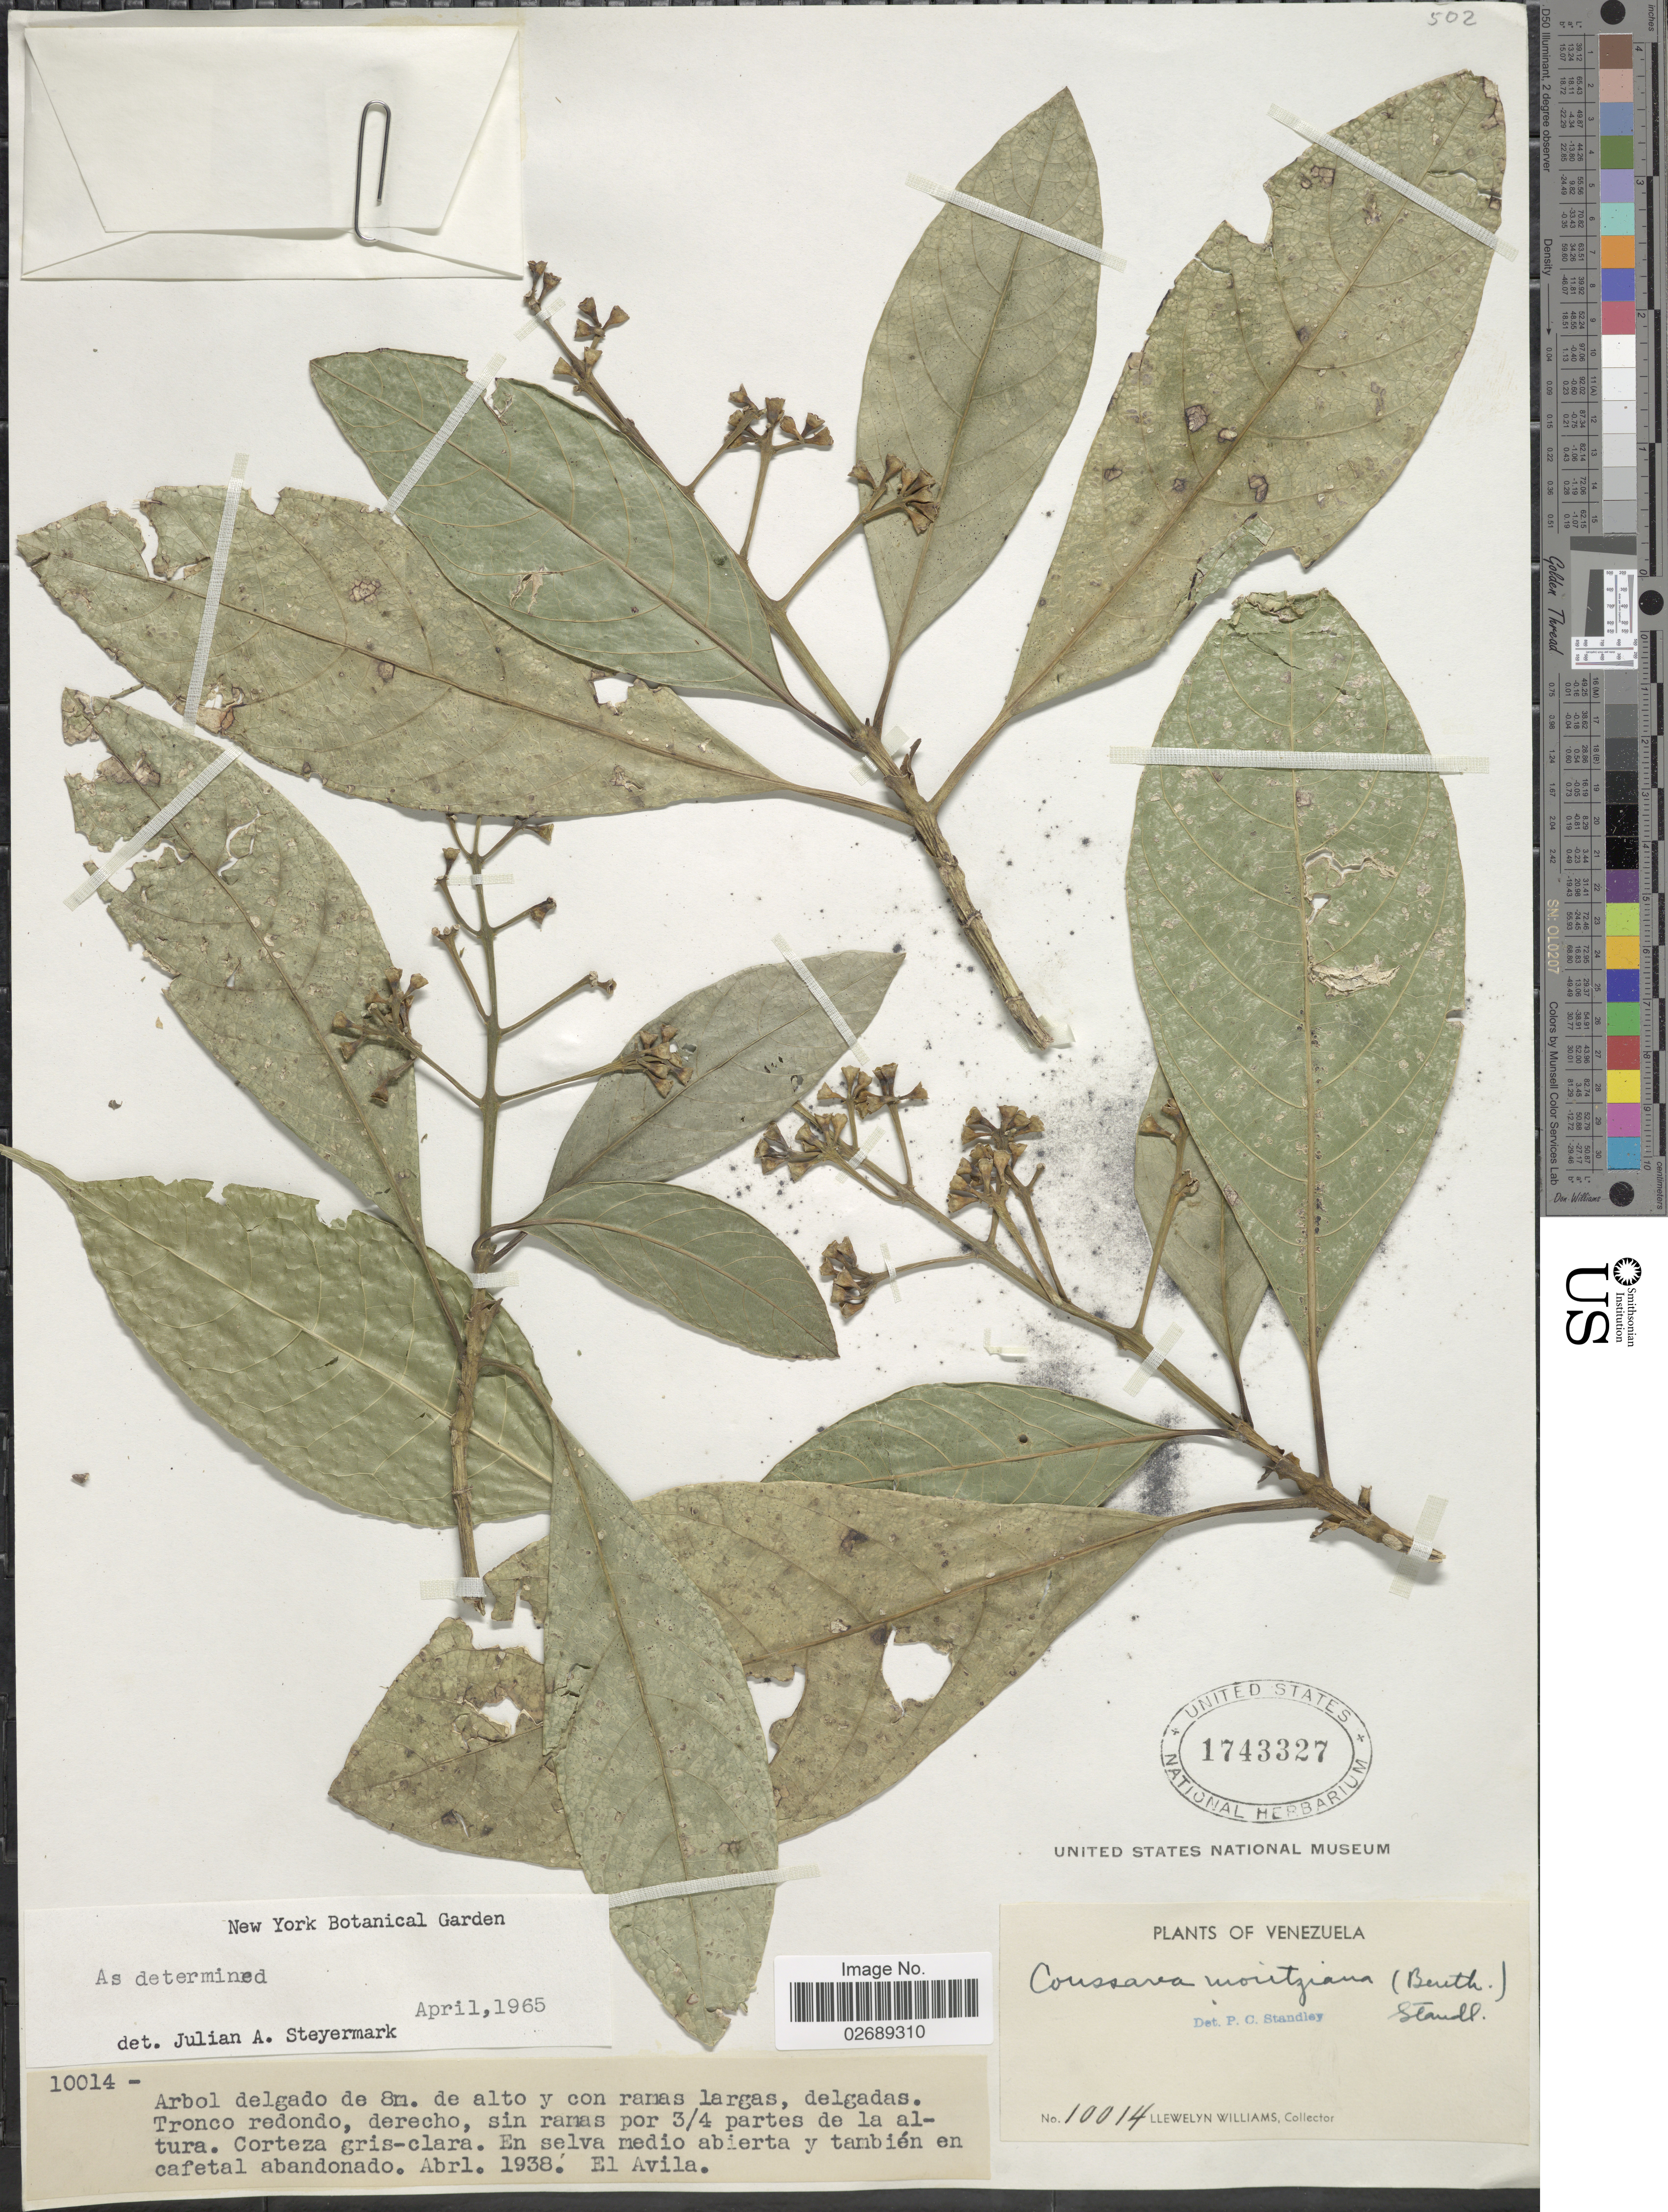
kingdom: Plantae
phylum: Tracheophyta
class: Magnoliopsida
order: Gentianales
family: Rubiaceae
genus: Coussarea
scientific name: Coussarea moritziana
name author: (Benth.) Standl.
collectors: Ll. Williams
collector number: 10014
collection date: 1938-04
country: Venezuela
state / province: Miranda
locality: En selva medio abierta y tambien en cafetal abandonado, El Avila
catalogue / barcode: US 1743327